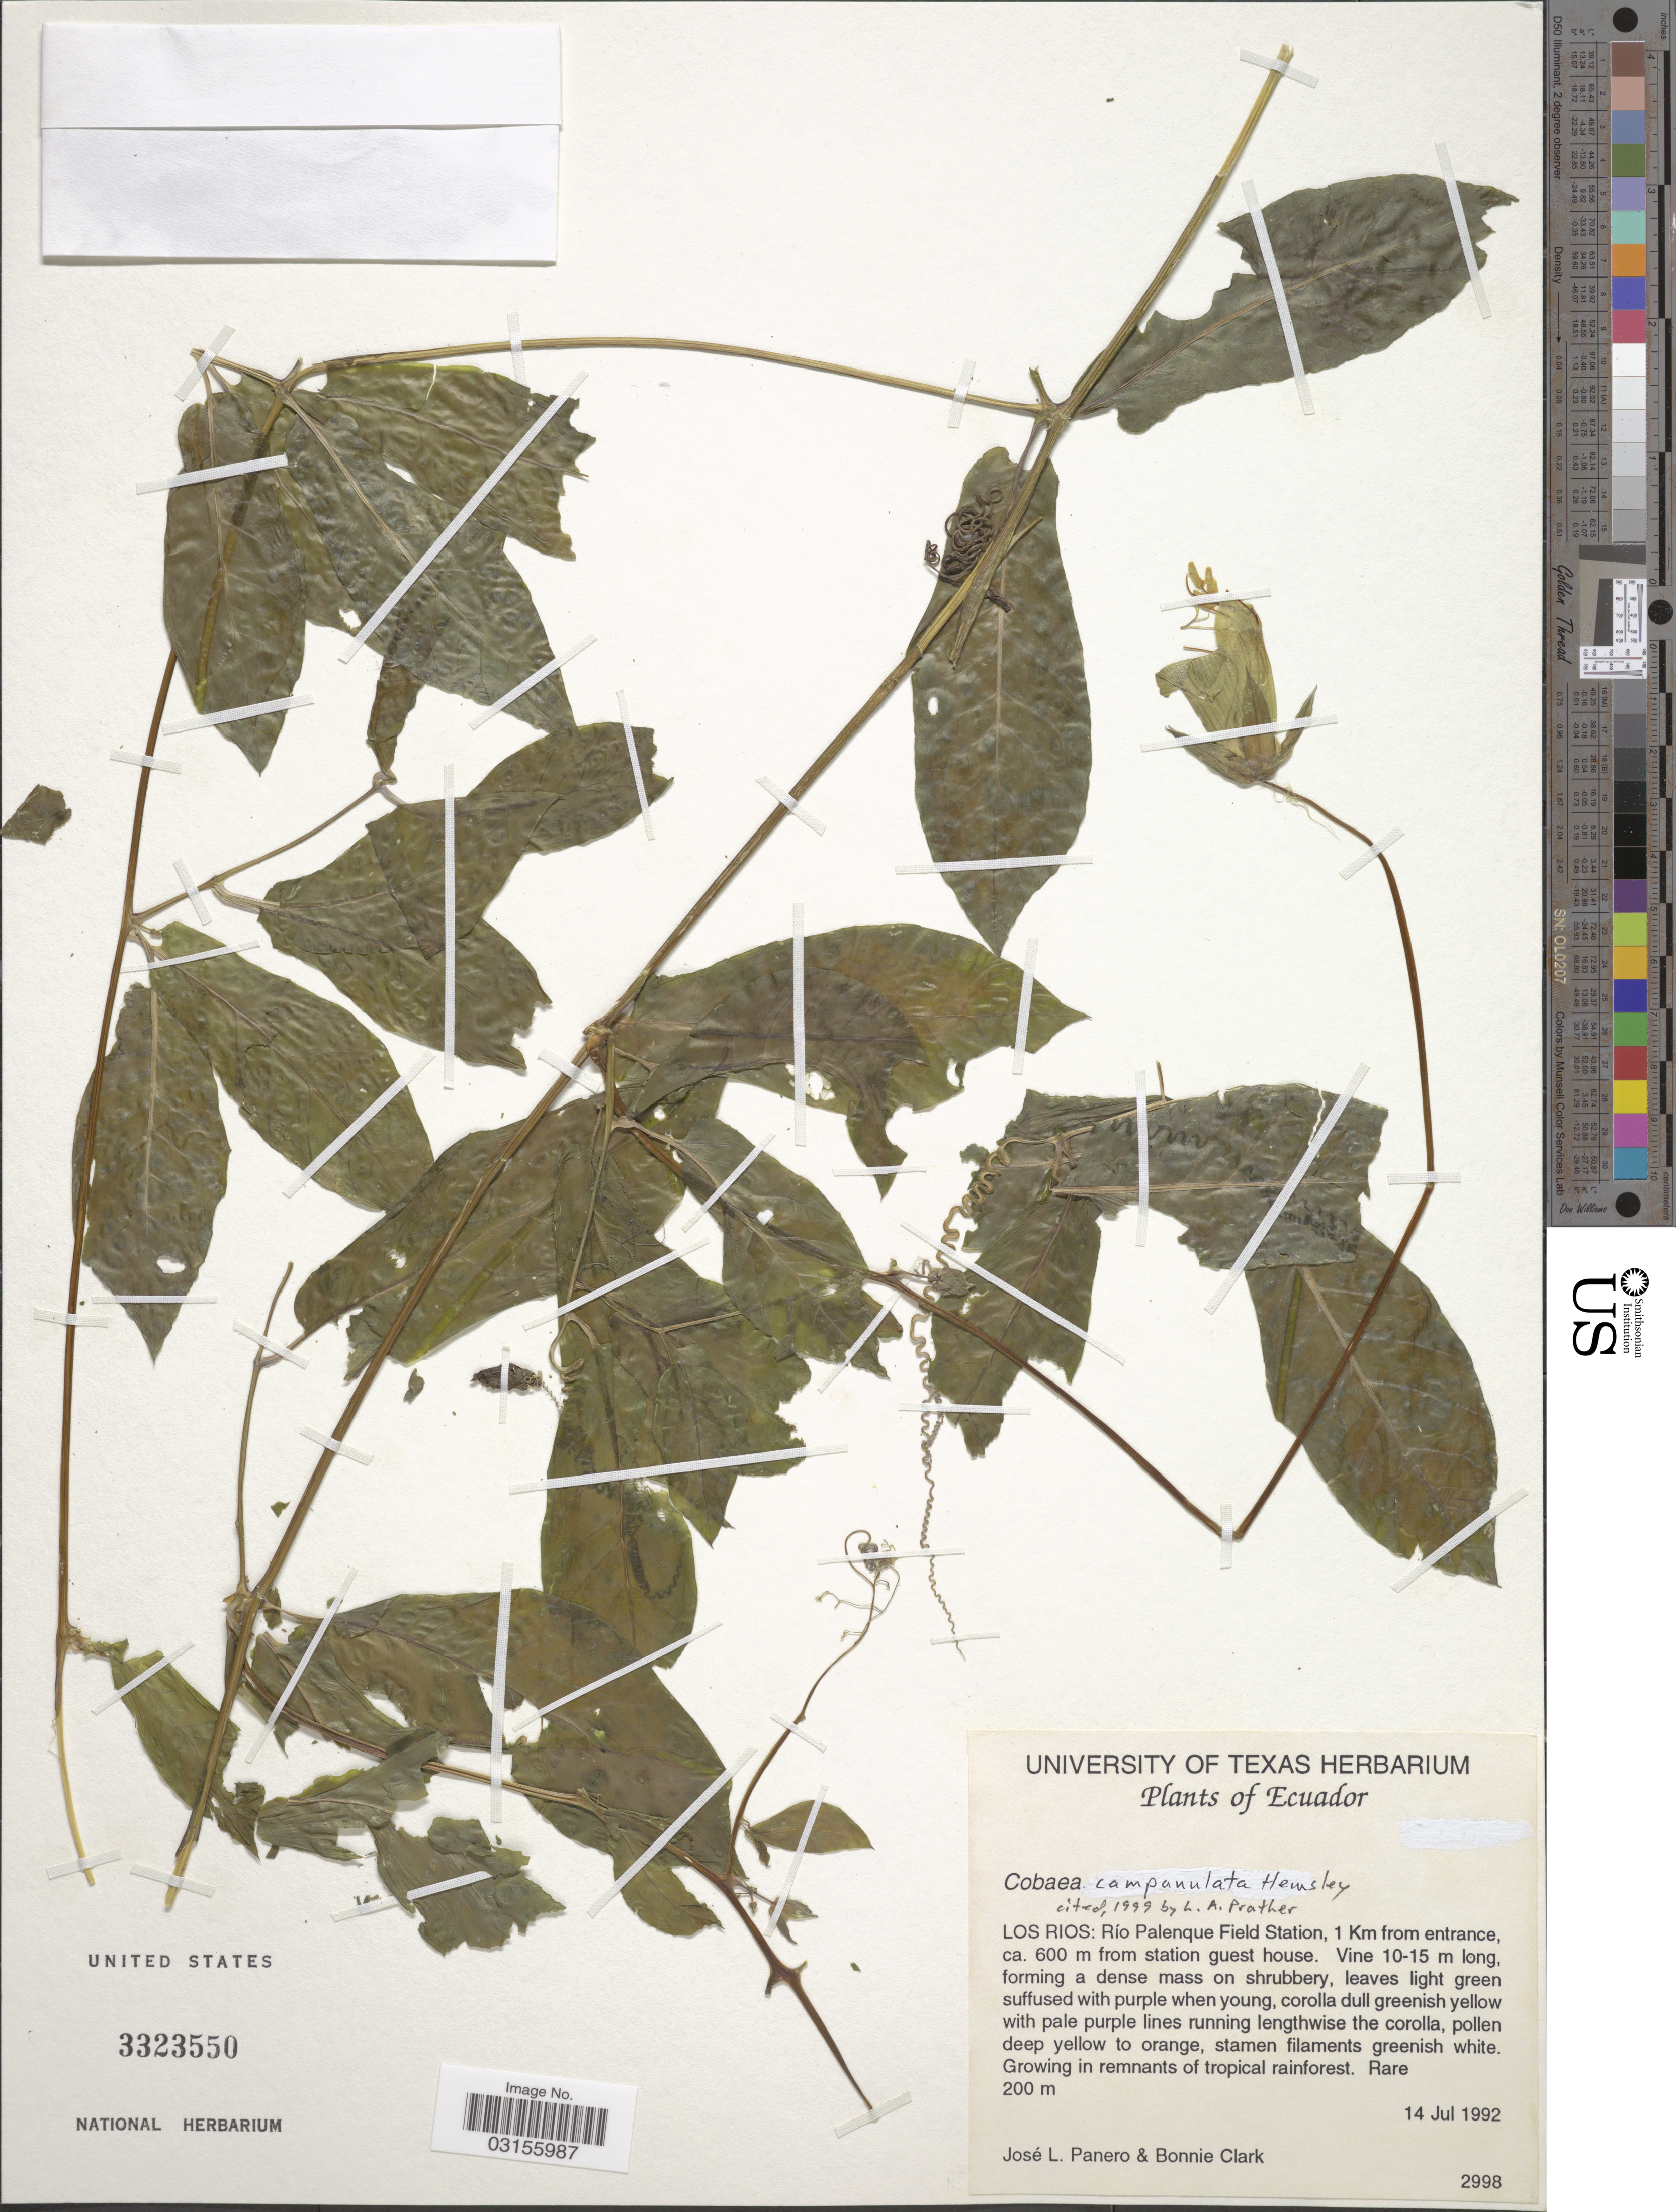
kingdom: Plantae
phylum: Tracheophyta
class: Magnoliopsida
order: Ericales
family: Polemoniaceae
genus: Cobaea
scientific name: Cobaea campanulata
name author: Hemsl.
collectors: J. L. Panero & B. Clark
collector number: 2998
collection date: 1992-07-14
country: Ecuador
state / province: Los Ríos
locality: Río Palenque Field Station, 1 Km from entrance, ca. 600 m from station guest house.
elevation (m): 200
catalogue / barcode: US 3323550